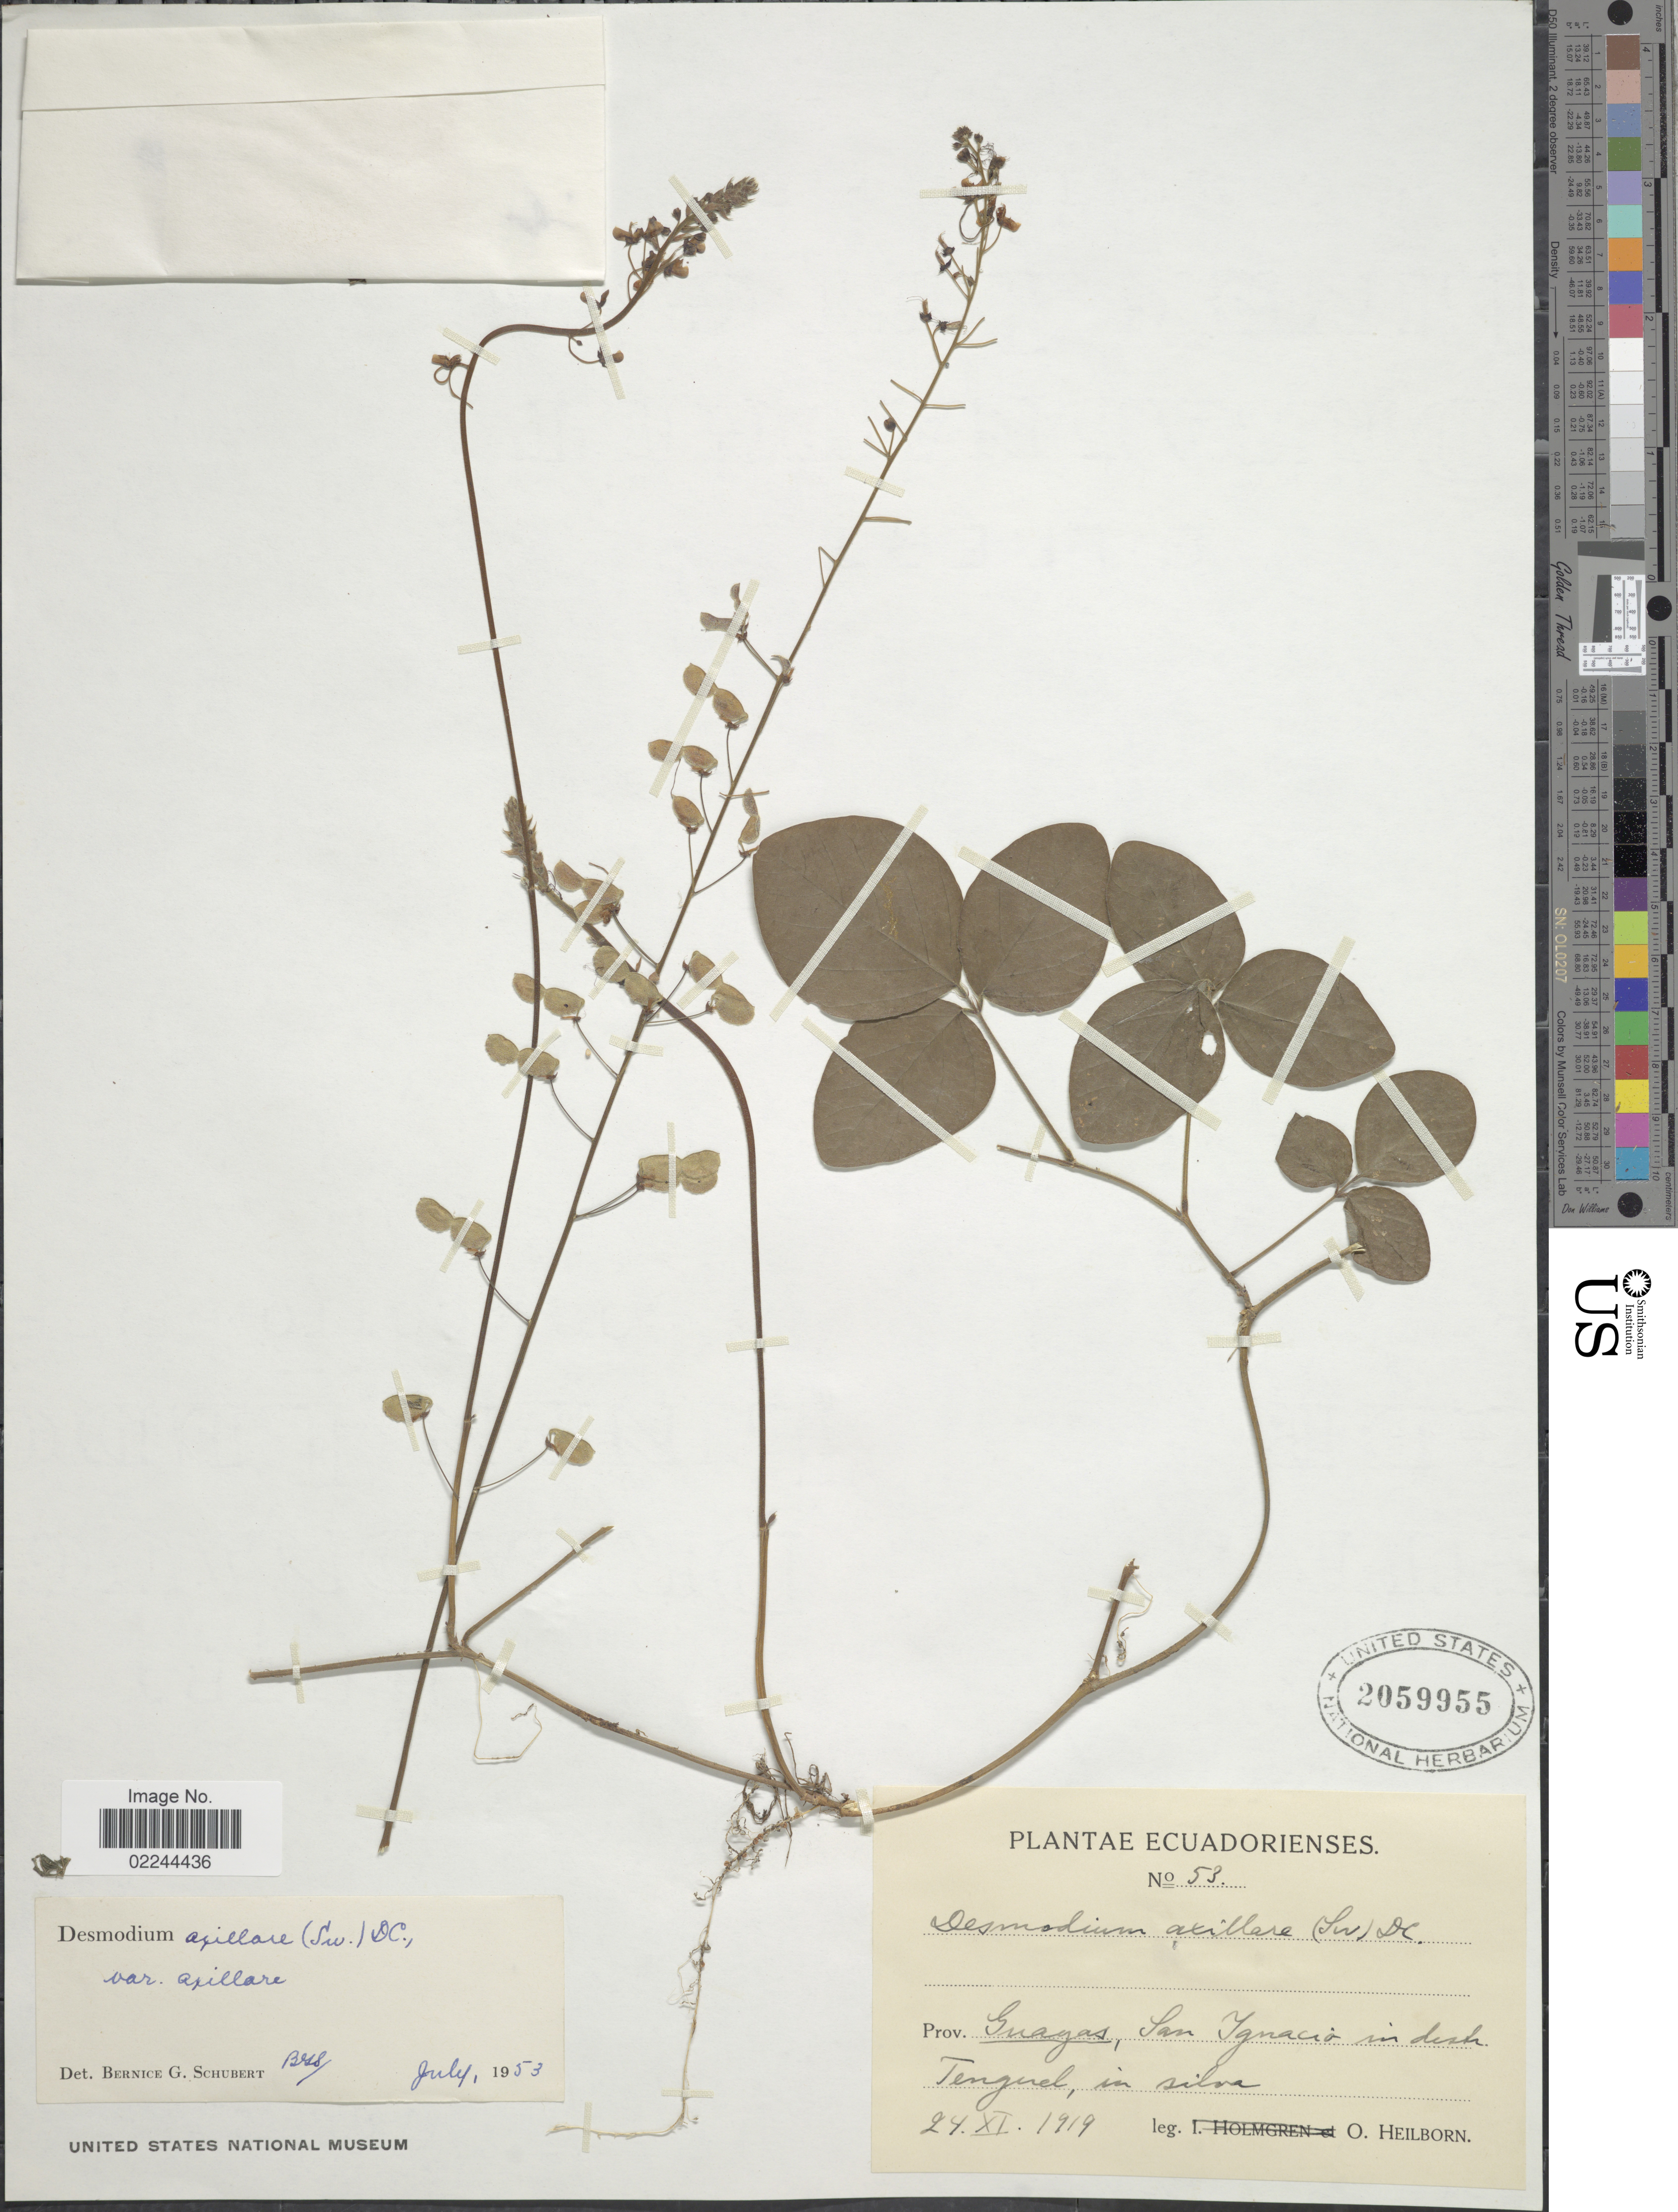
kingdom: Plantae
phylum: Tracheophyta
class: Magnoliopsida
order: Fabales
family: Fabaceae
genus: Desmodium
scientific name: Desmodium axillare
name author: (Sw.) DC.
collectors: O. Heilborn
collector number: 53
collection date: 1919-11-24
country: Ecuador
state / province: Guayas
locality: Ecuadorienses. Prov. Guayas, San Ignacio in distr. Tenguel, in silva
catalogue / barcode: US 2059955